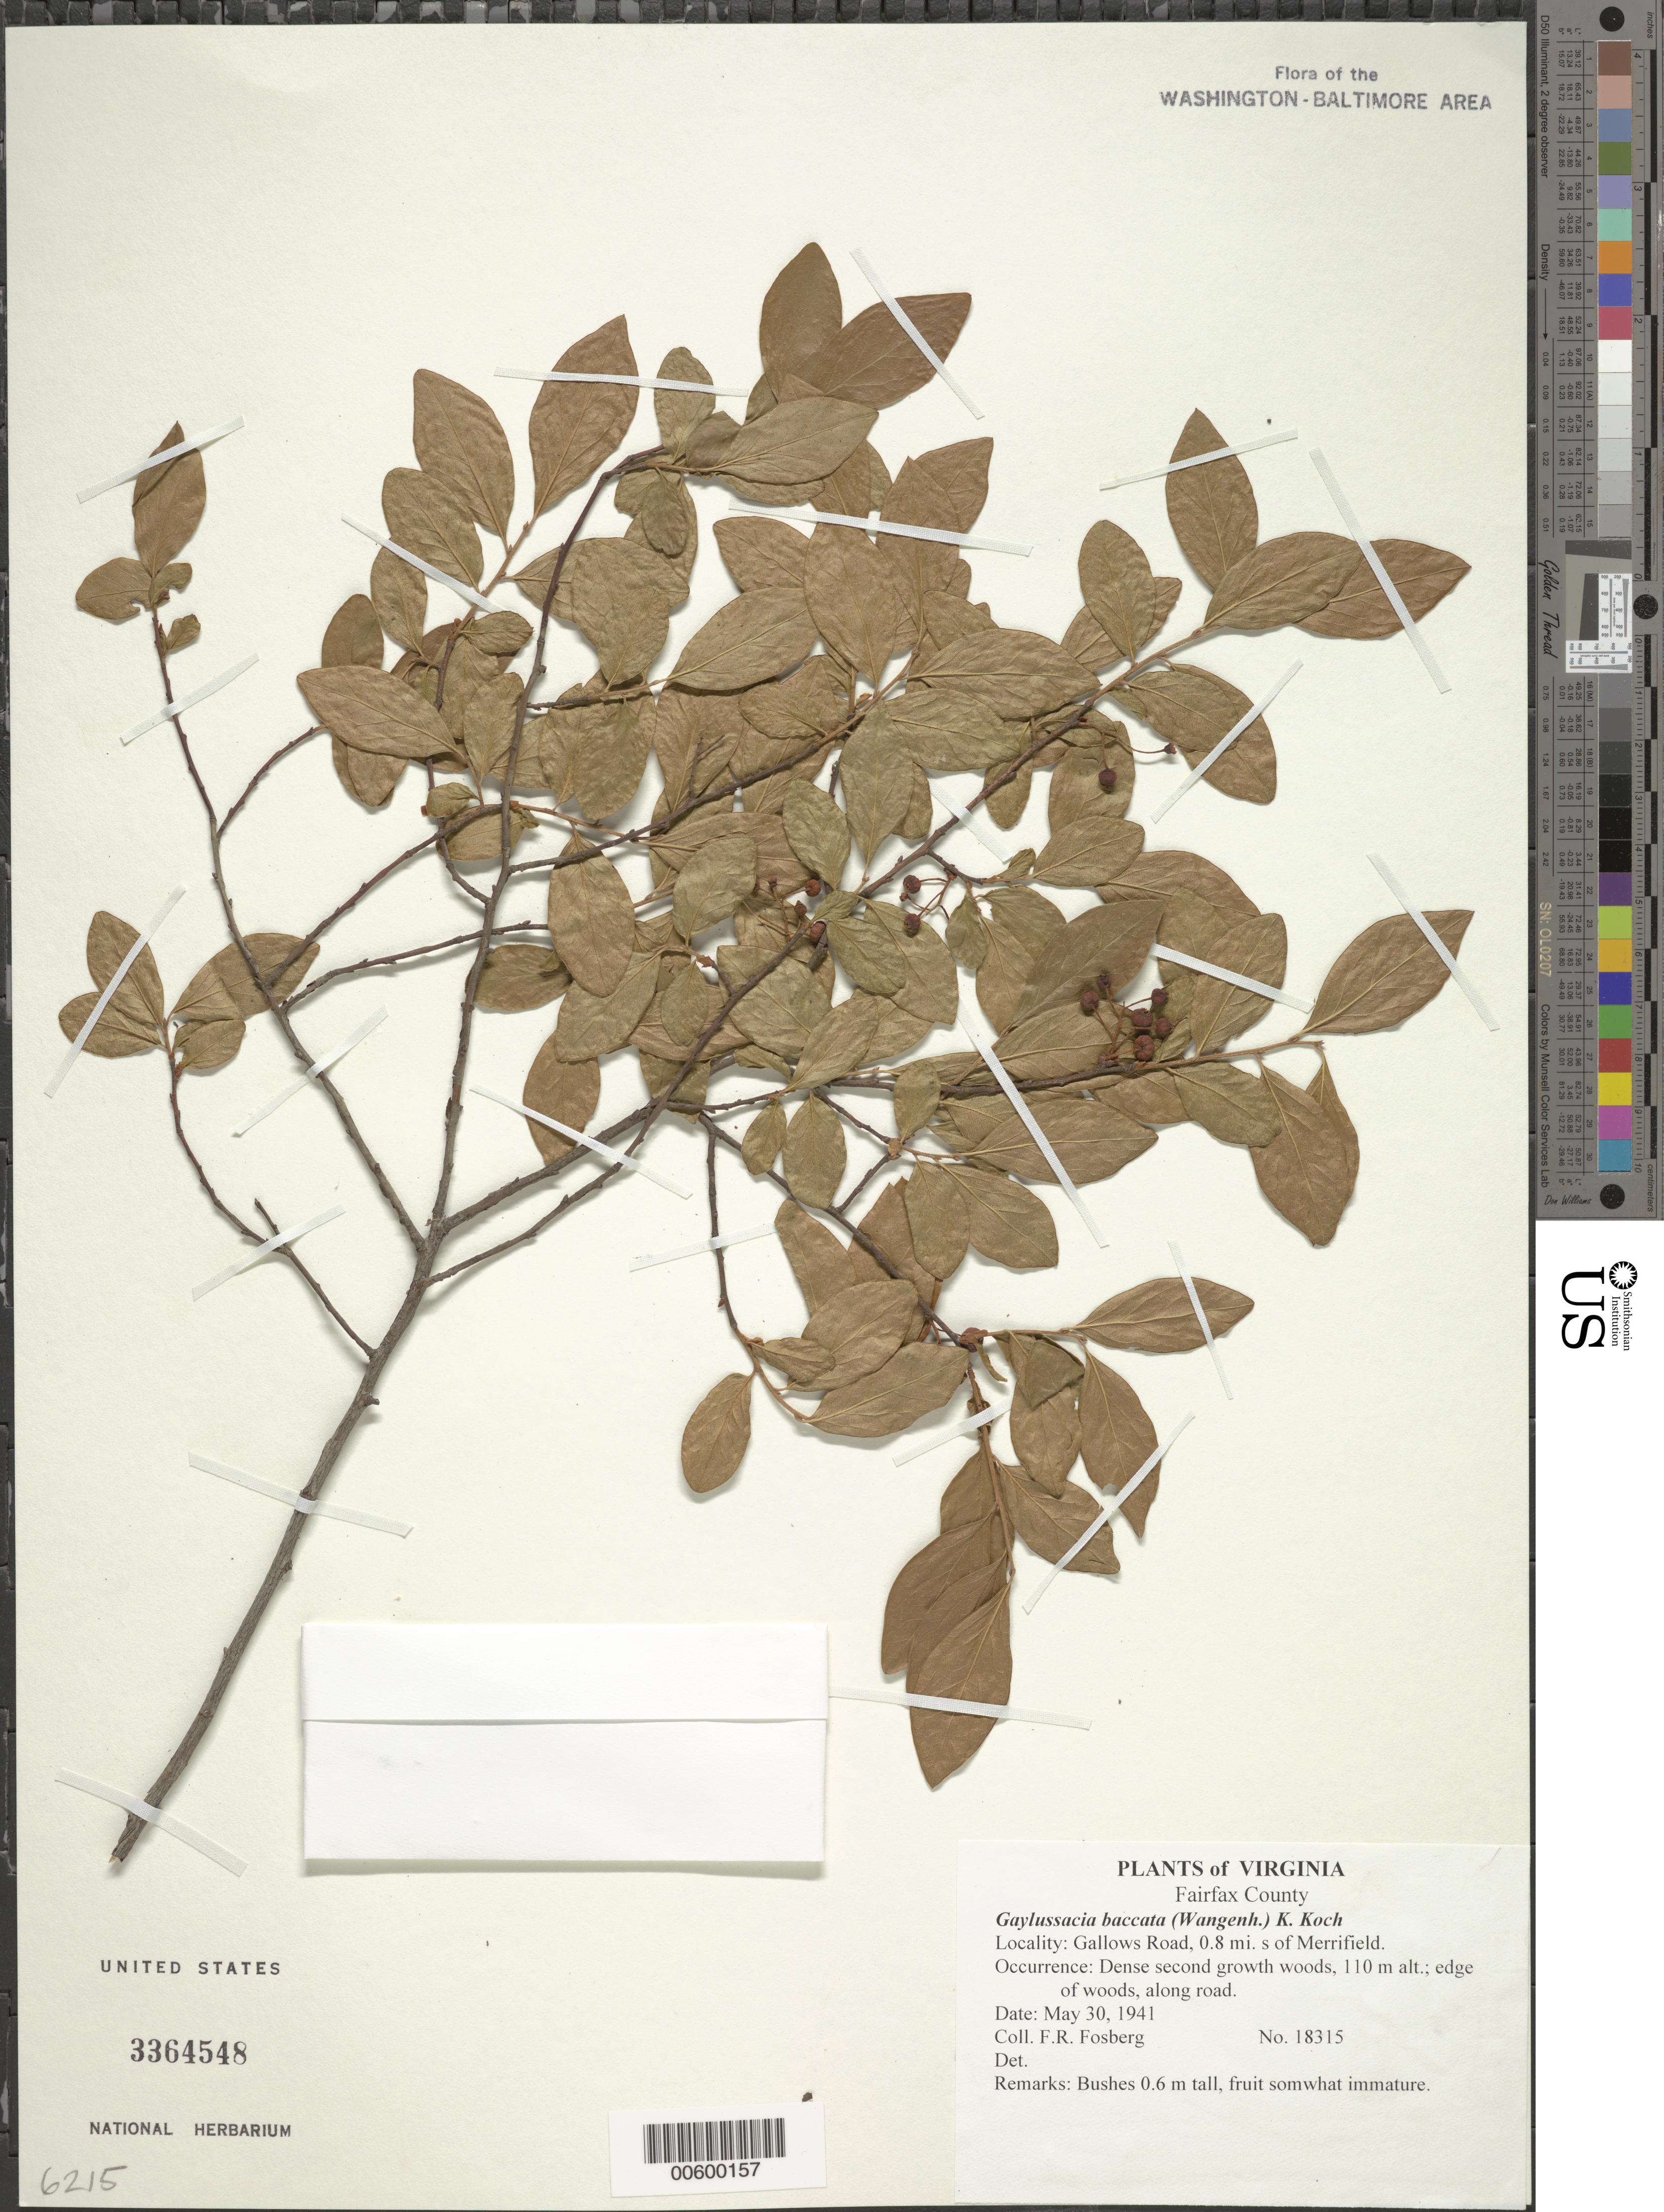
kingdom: Plantae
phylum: Tracheophyta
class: Magnoliopsida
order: Ericales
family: Ericaceae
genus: Gaylussacia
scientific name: Gaylussacia baccata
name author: (Wangenh.) K. Koch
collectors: F. R. Fosberg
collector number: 18315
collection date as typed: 30 May 1941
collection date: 1941-05-30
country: United States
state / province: Virginia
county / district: Fairfax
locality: Gallows Road, 0.8 mi. S of Merrifield.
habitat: Dense second growth woods, 110 m alt.; edge of woods, along road.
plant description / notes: Common name: Huckle Berry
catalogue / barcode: US 3364548